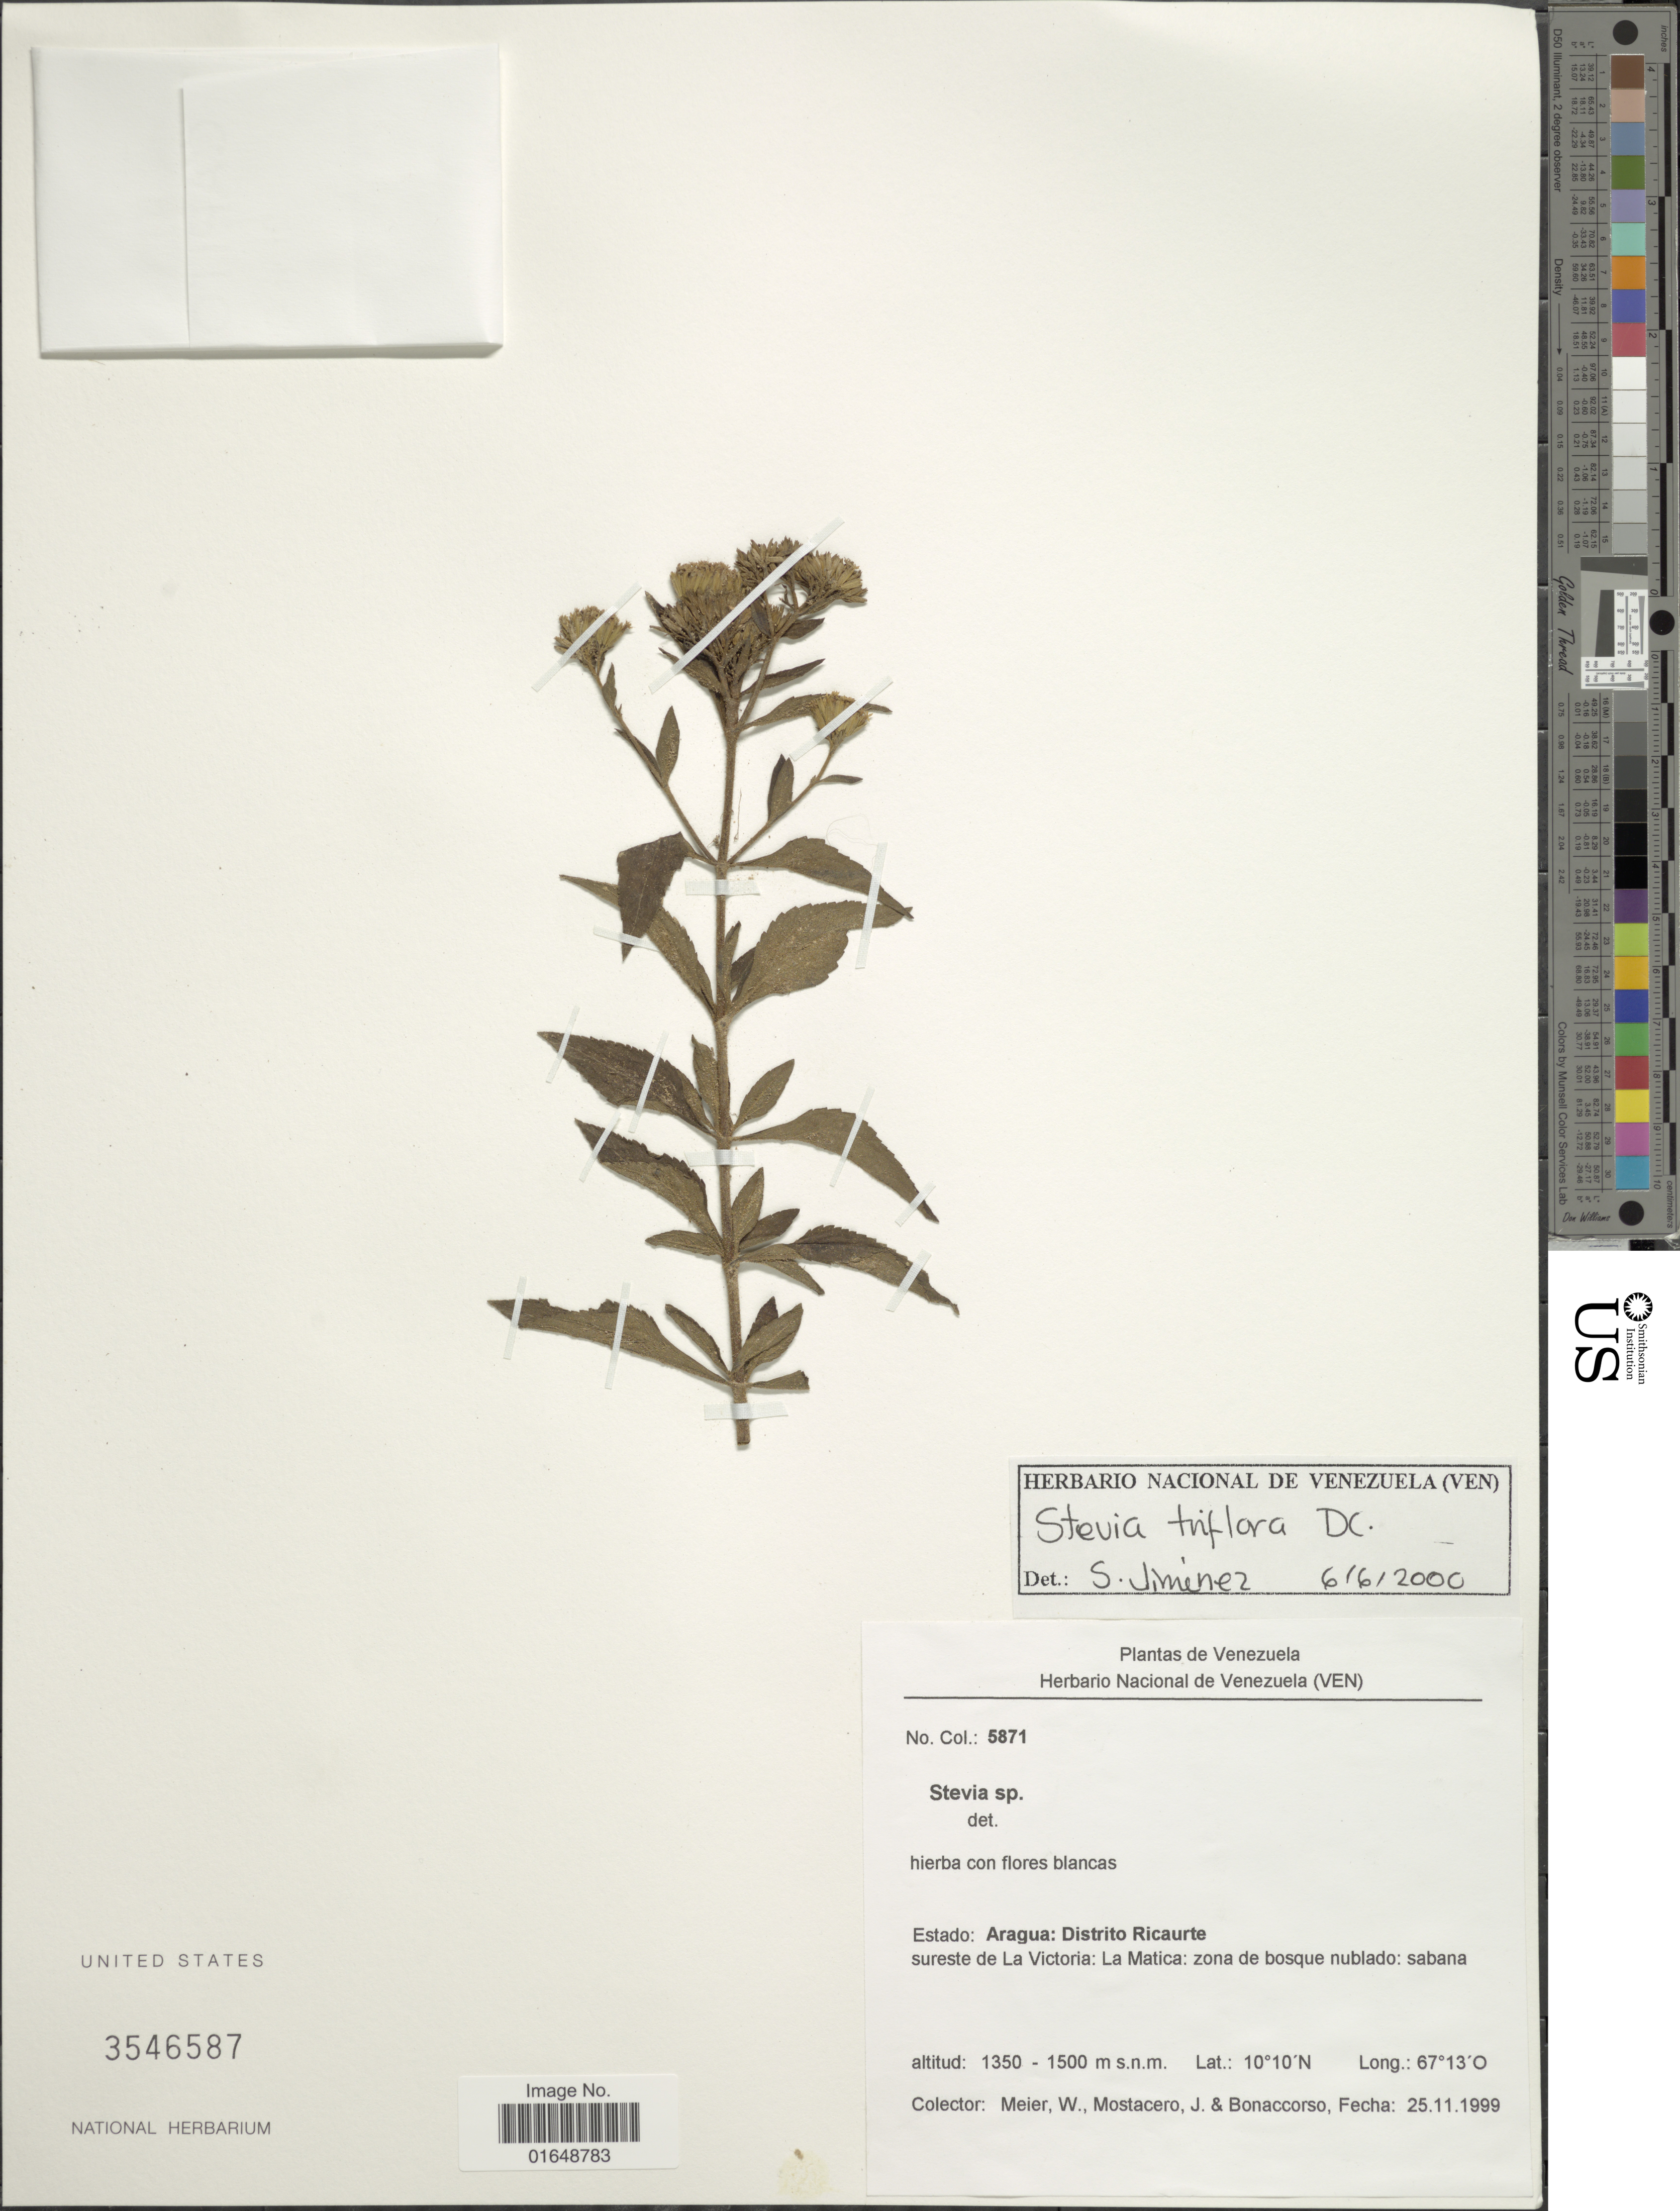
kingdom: Plantae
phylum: Tracheophyta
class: Magnoliopsida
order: Asterales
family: Asteraceae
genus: Stevia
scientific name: Stevia triflora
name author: DC.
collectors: W. Meier, J. Mostacero & -. Bonaccorso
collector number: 5871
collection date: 1999-11-25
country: Venezuela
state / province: Aragua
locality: Estado: Aragua: Distrito Ricaurte sureste de La Victoria: La Matica: zona de bosque nublado: sabana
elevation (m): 1350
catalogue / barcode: US 3546587